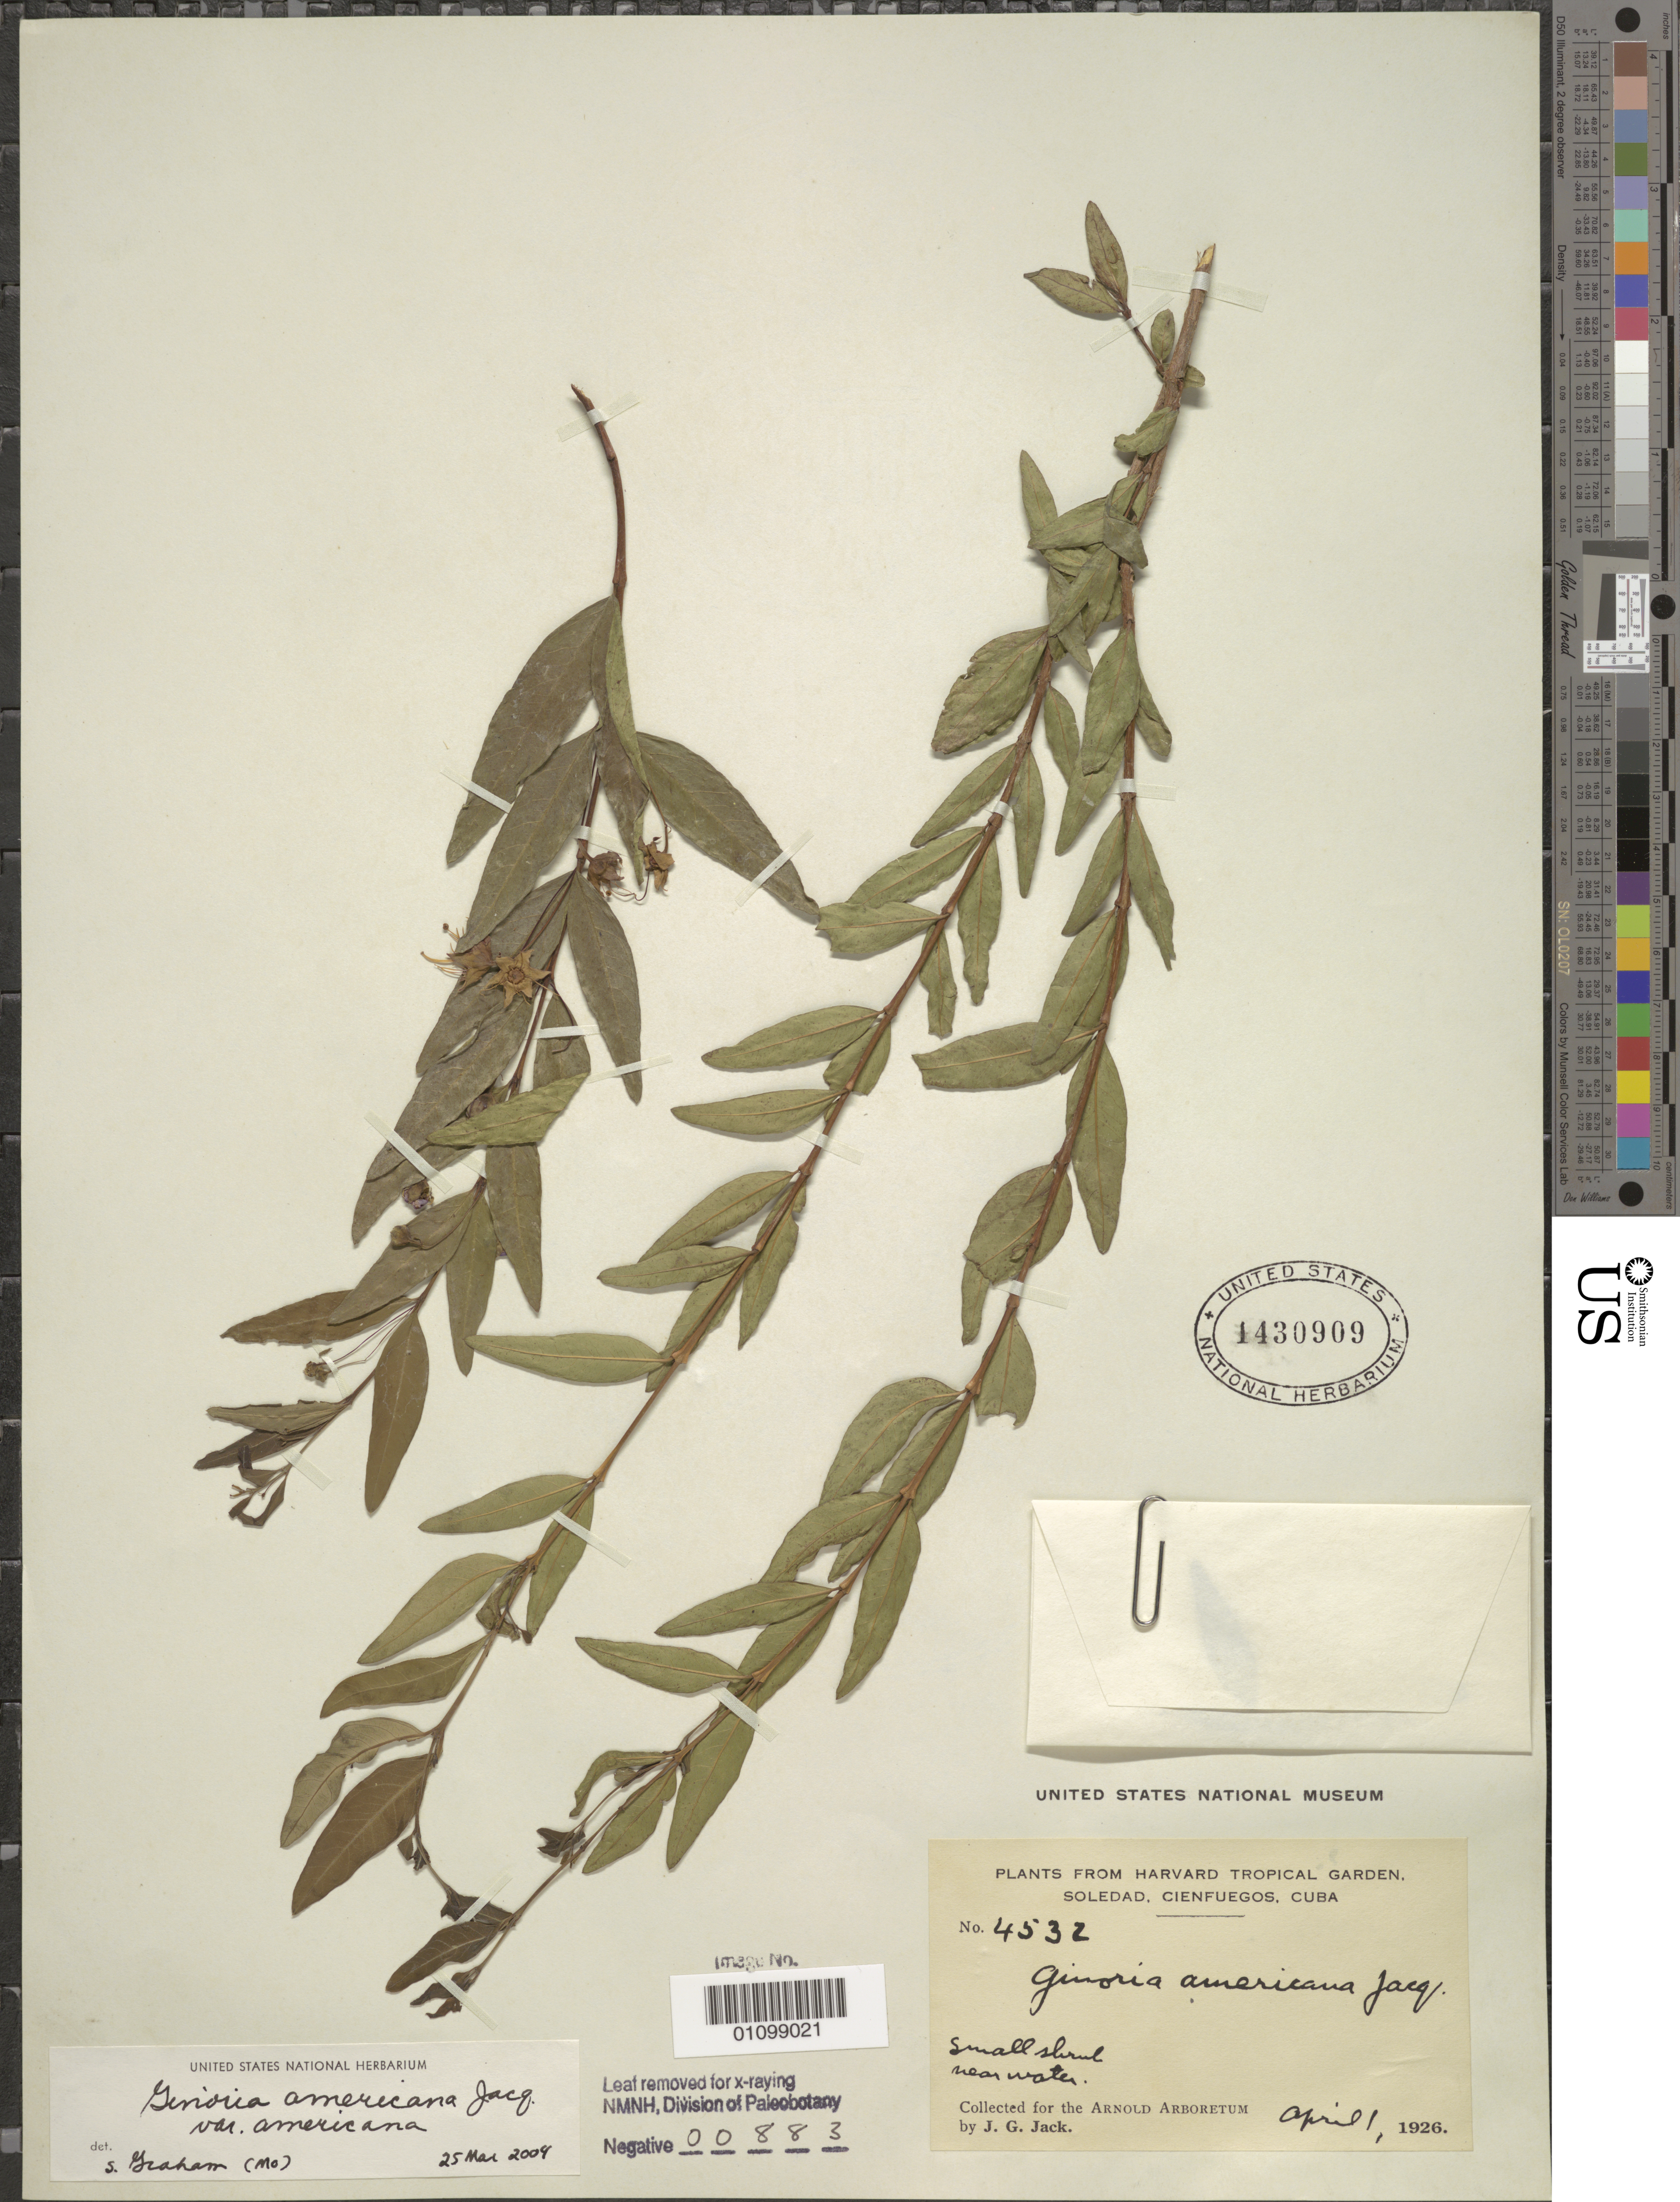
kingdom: Plantae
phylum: Tracheophyta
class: Magnoliopsida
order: Myrtales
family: Lythraceae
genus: Ginoria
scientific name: Ginoria americana var. americana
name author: Jacq.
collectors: J. G. Jack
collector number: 4532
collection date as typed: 01 Apr 1926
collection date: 1926-04-01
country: Cuba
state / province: Cienfuegos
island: Cuba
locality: Soledad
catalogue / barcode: US 1430909